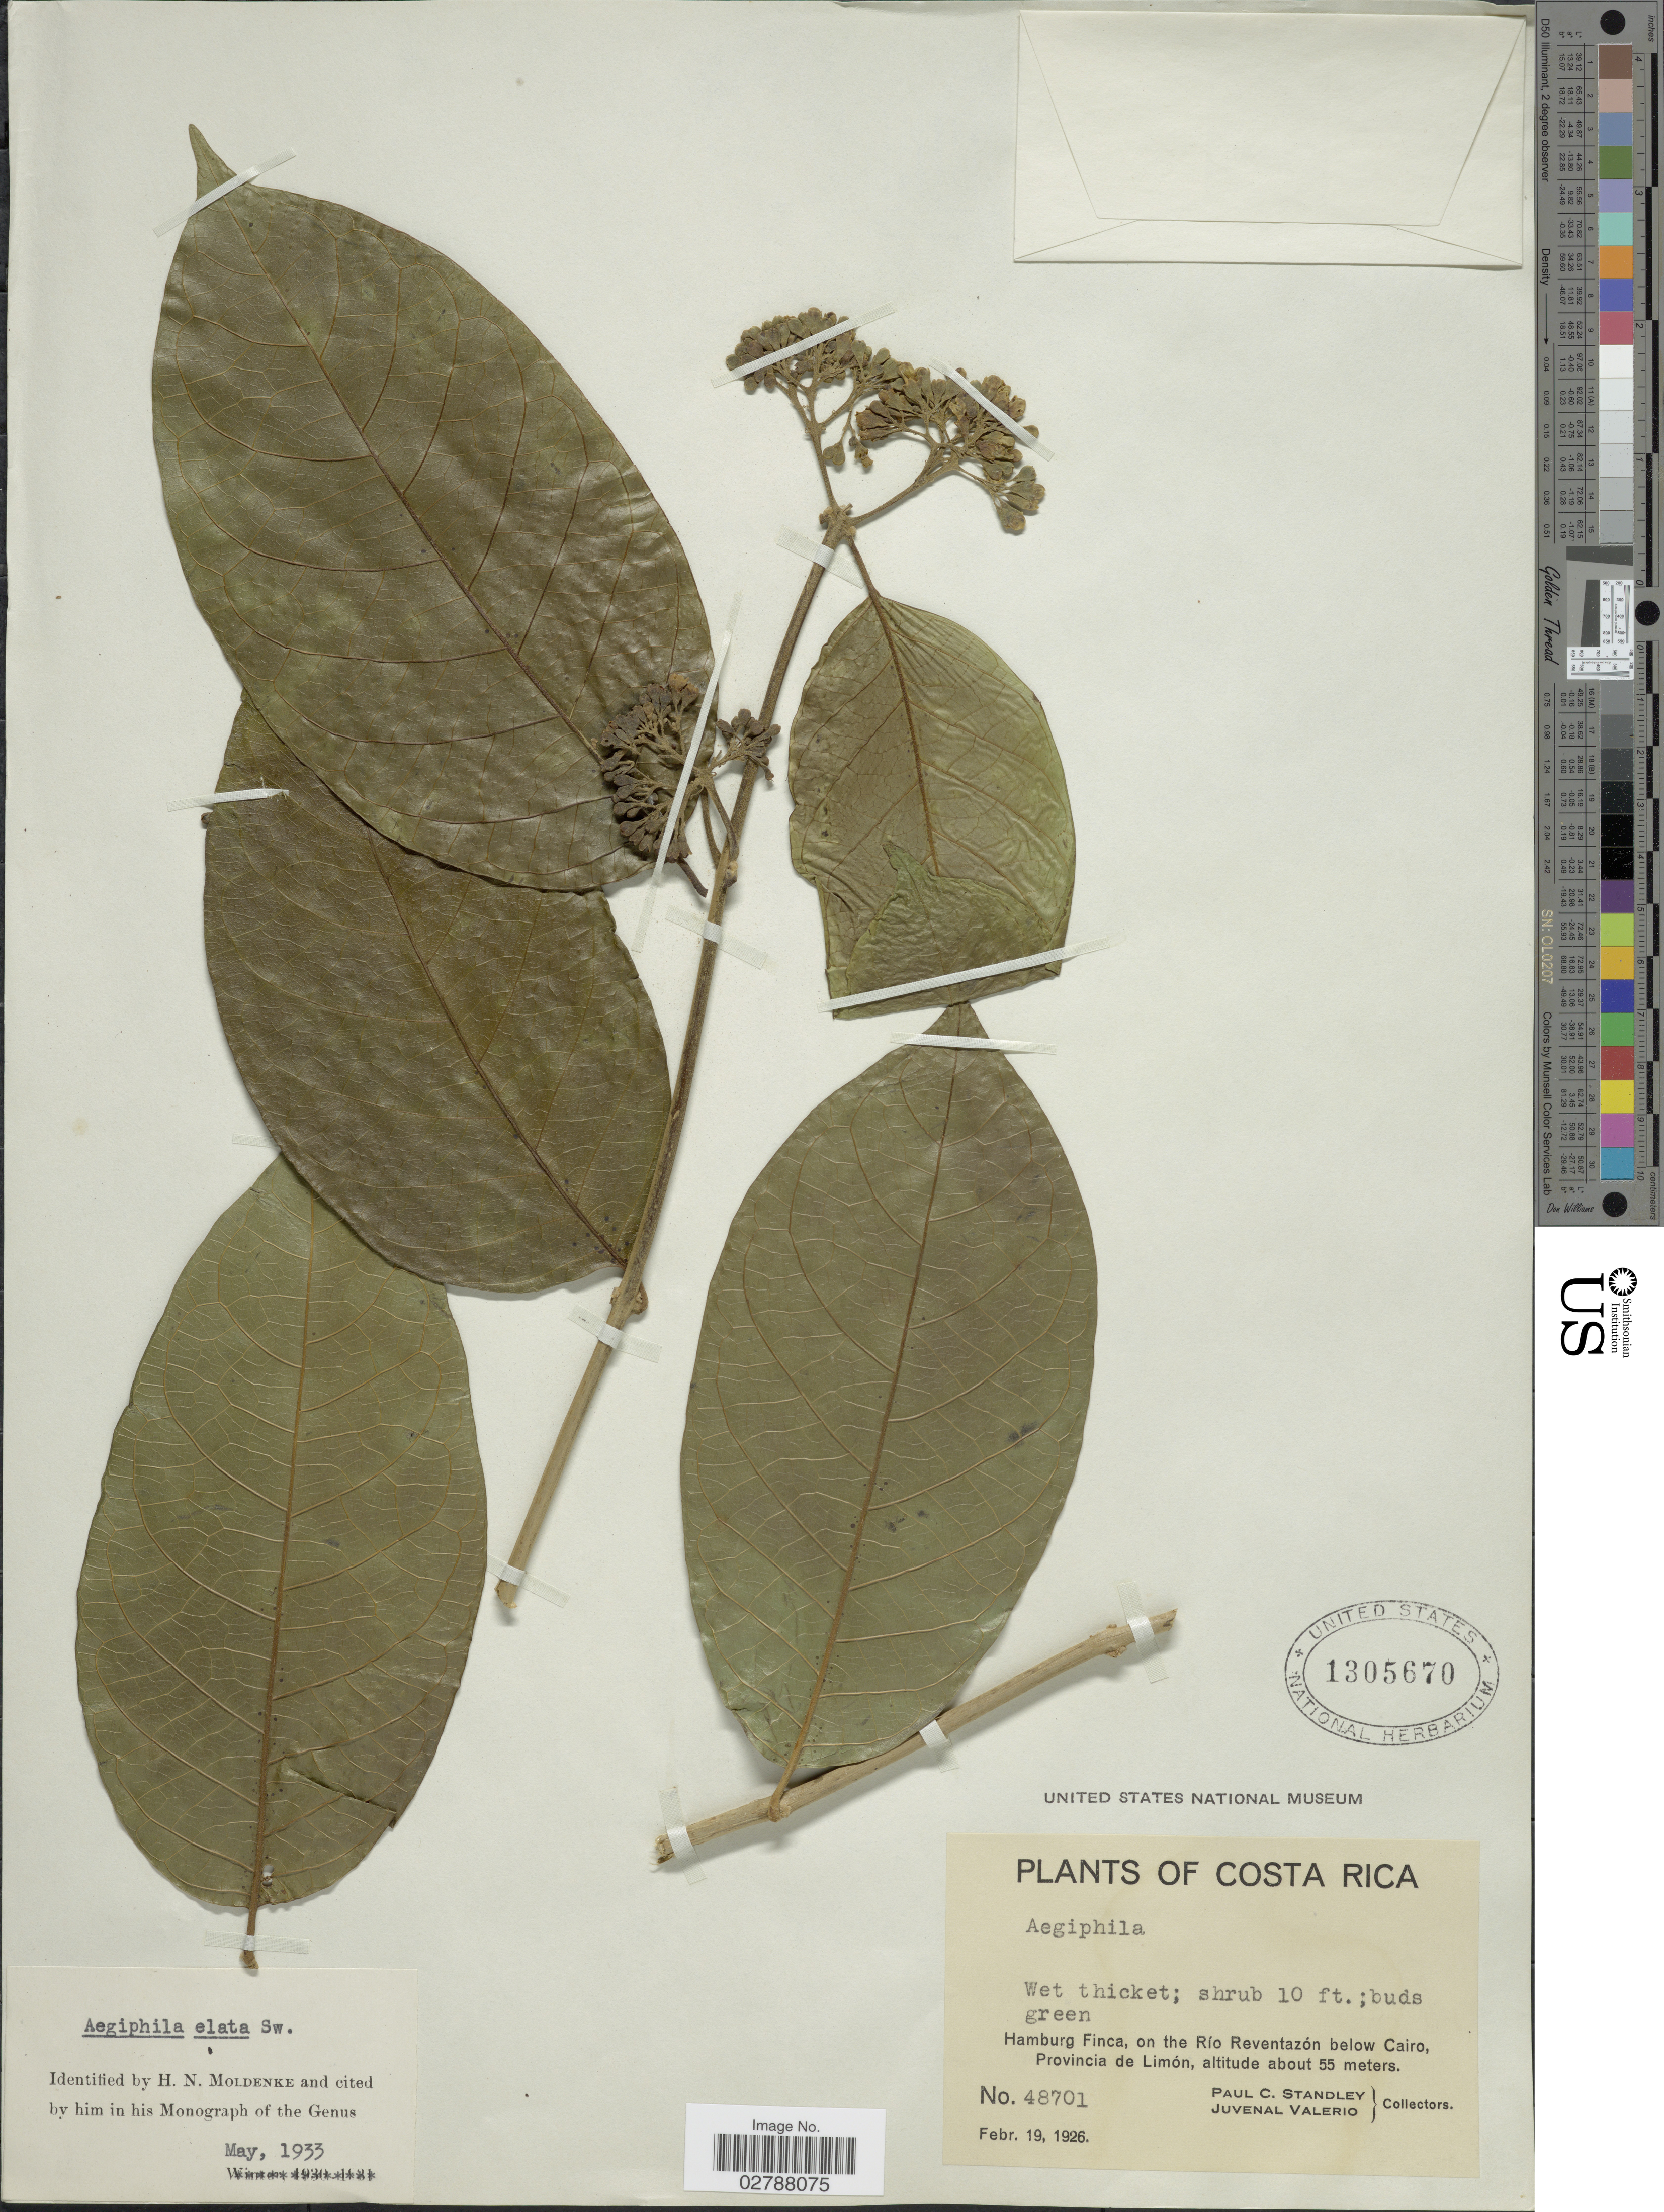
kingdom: Plantae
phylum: Tracheophyta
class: Magnoliopsida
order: Lamiales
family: Lamiaceae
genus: Aegiphila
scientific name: Aegiphila elata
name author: Sw.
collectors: P. C. Standley & J. Valerio R.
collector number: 48701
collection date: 1926-02-19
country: Costa Rica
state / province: Limón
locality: Hamburg Finca, on the Rio Reventazón below Cairo.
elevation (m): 55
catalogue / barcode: US 1305670